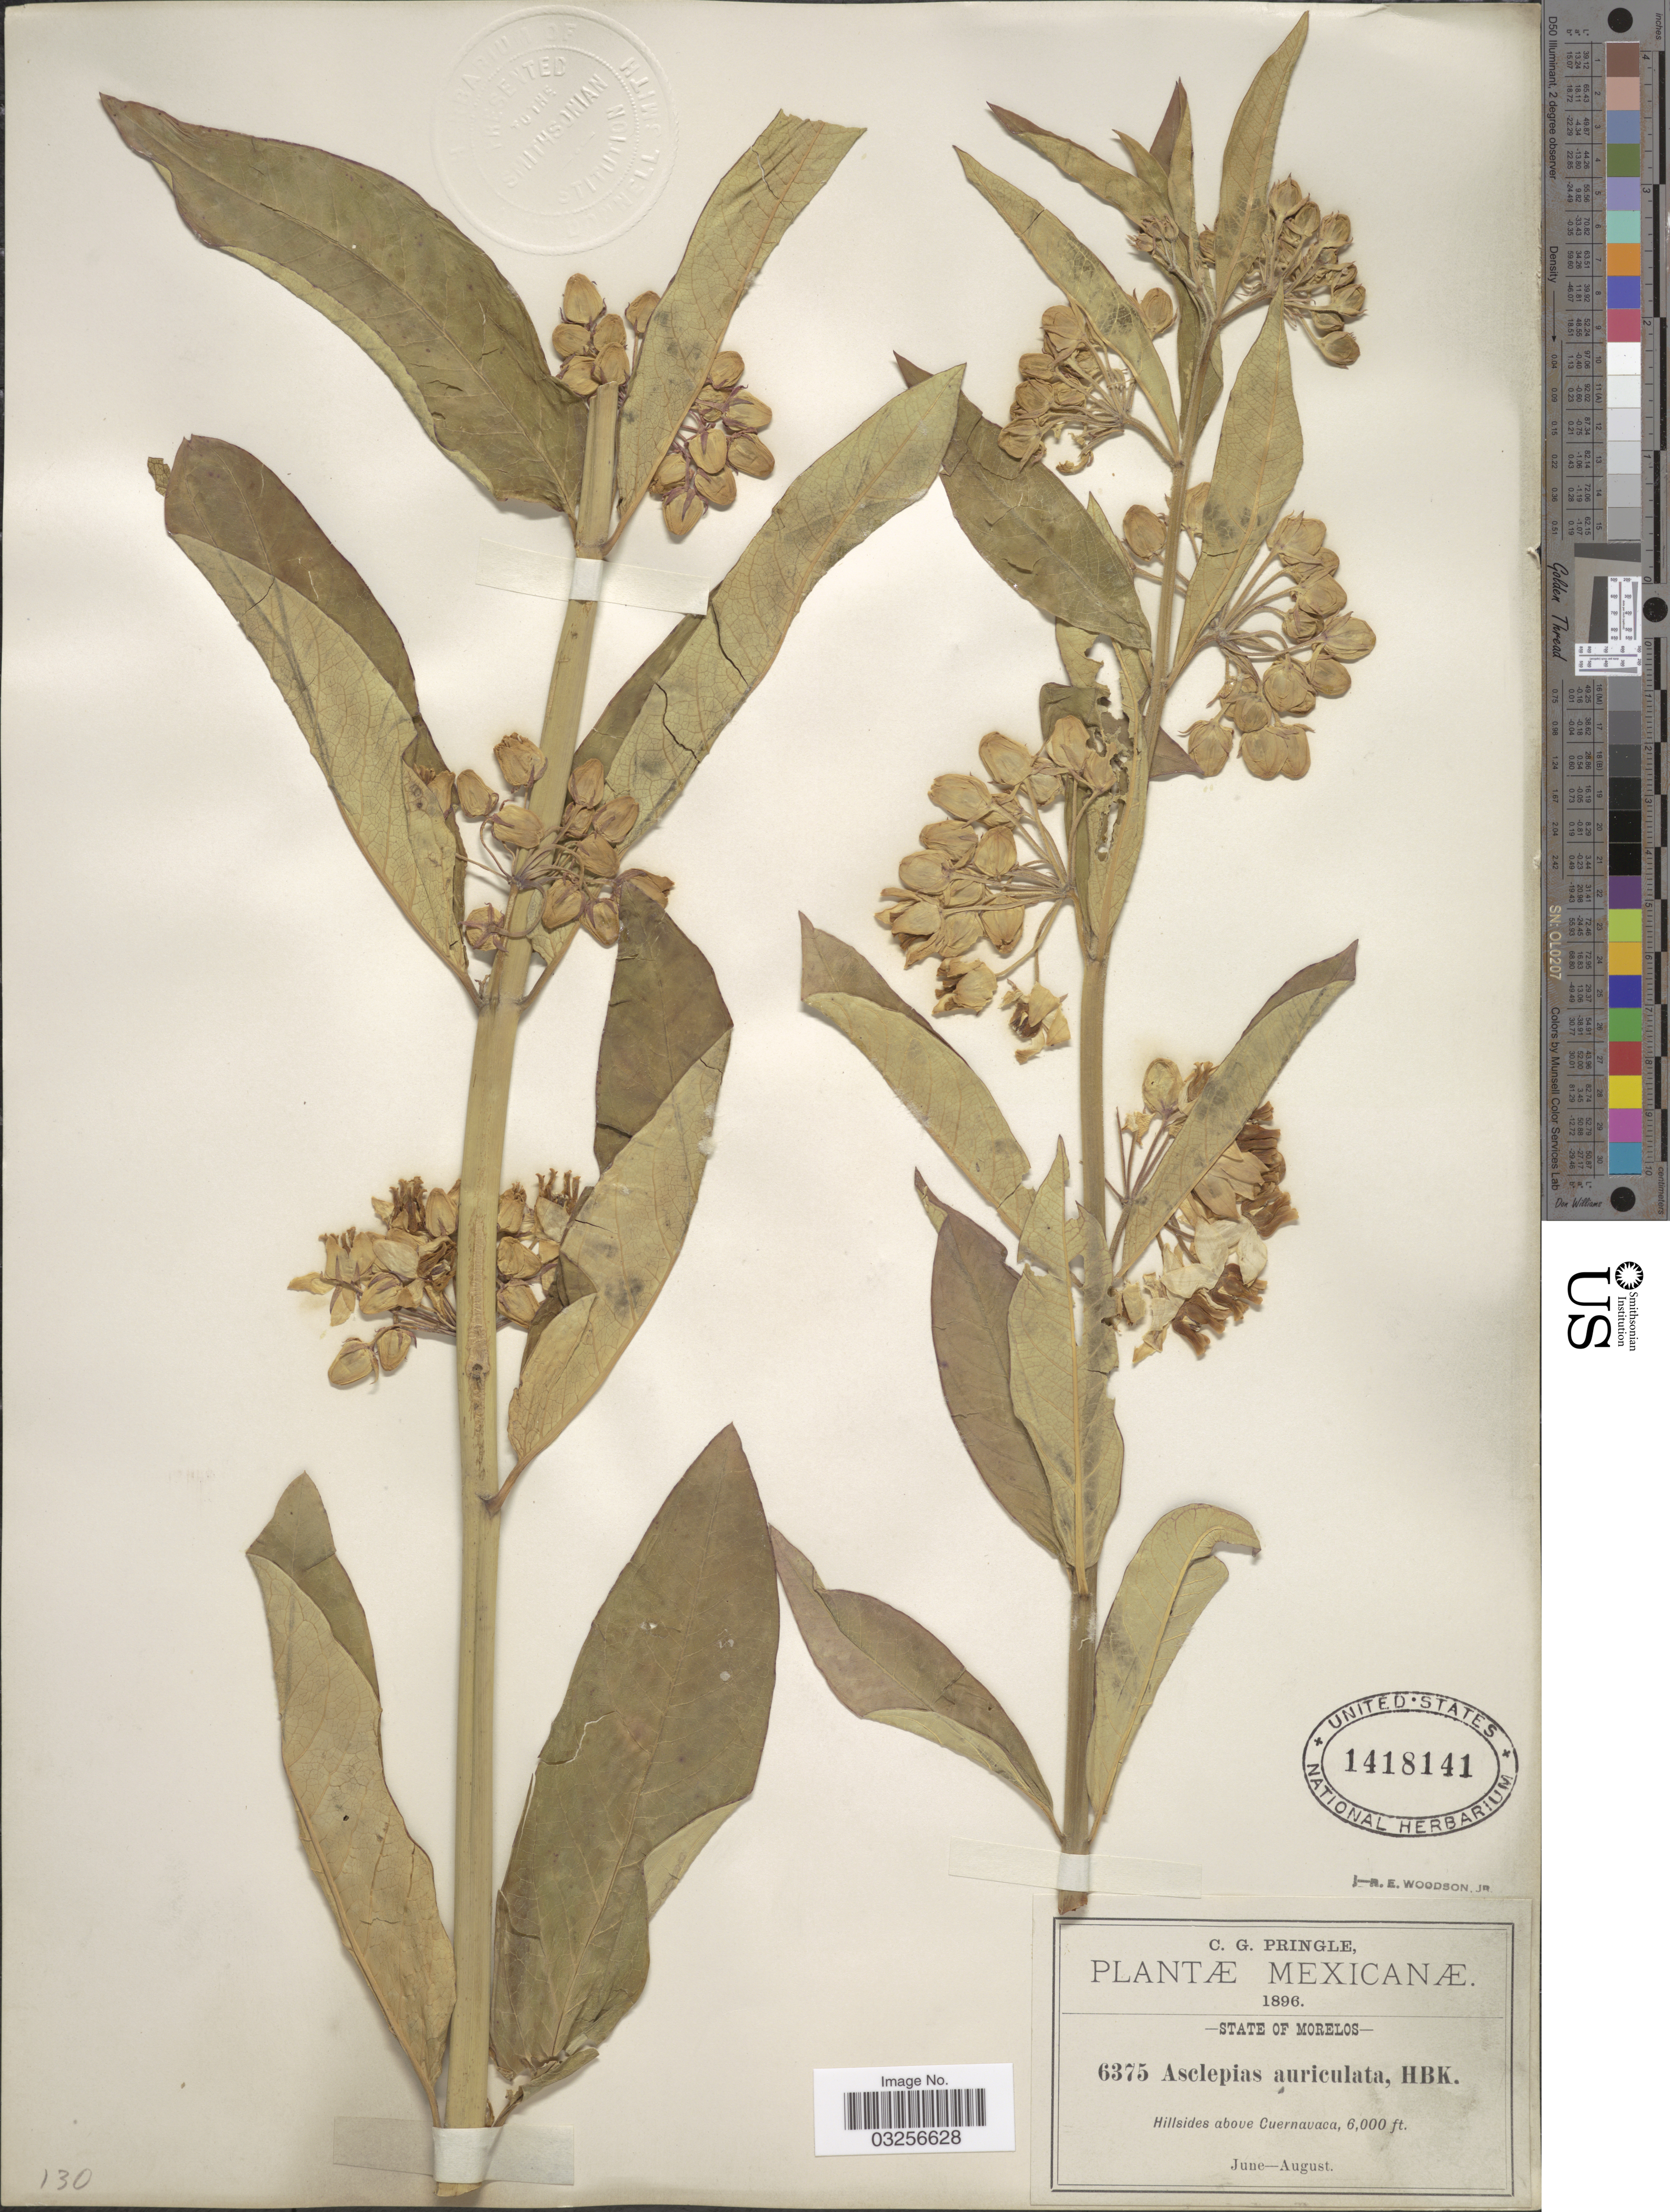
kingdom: Plantae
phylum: Tracheophyta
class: Magnoliopsida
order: Gentianales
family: Apocynaceae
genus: Asclepias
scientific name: Asclepias auriculata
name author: Kunth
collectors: C. G. Pringle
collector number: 6375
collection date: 1896-06/1896-08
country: Mexico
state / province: Morelos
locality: Hillsides above Cuernavaca.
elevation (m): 1829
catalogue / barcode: US 1418141